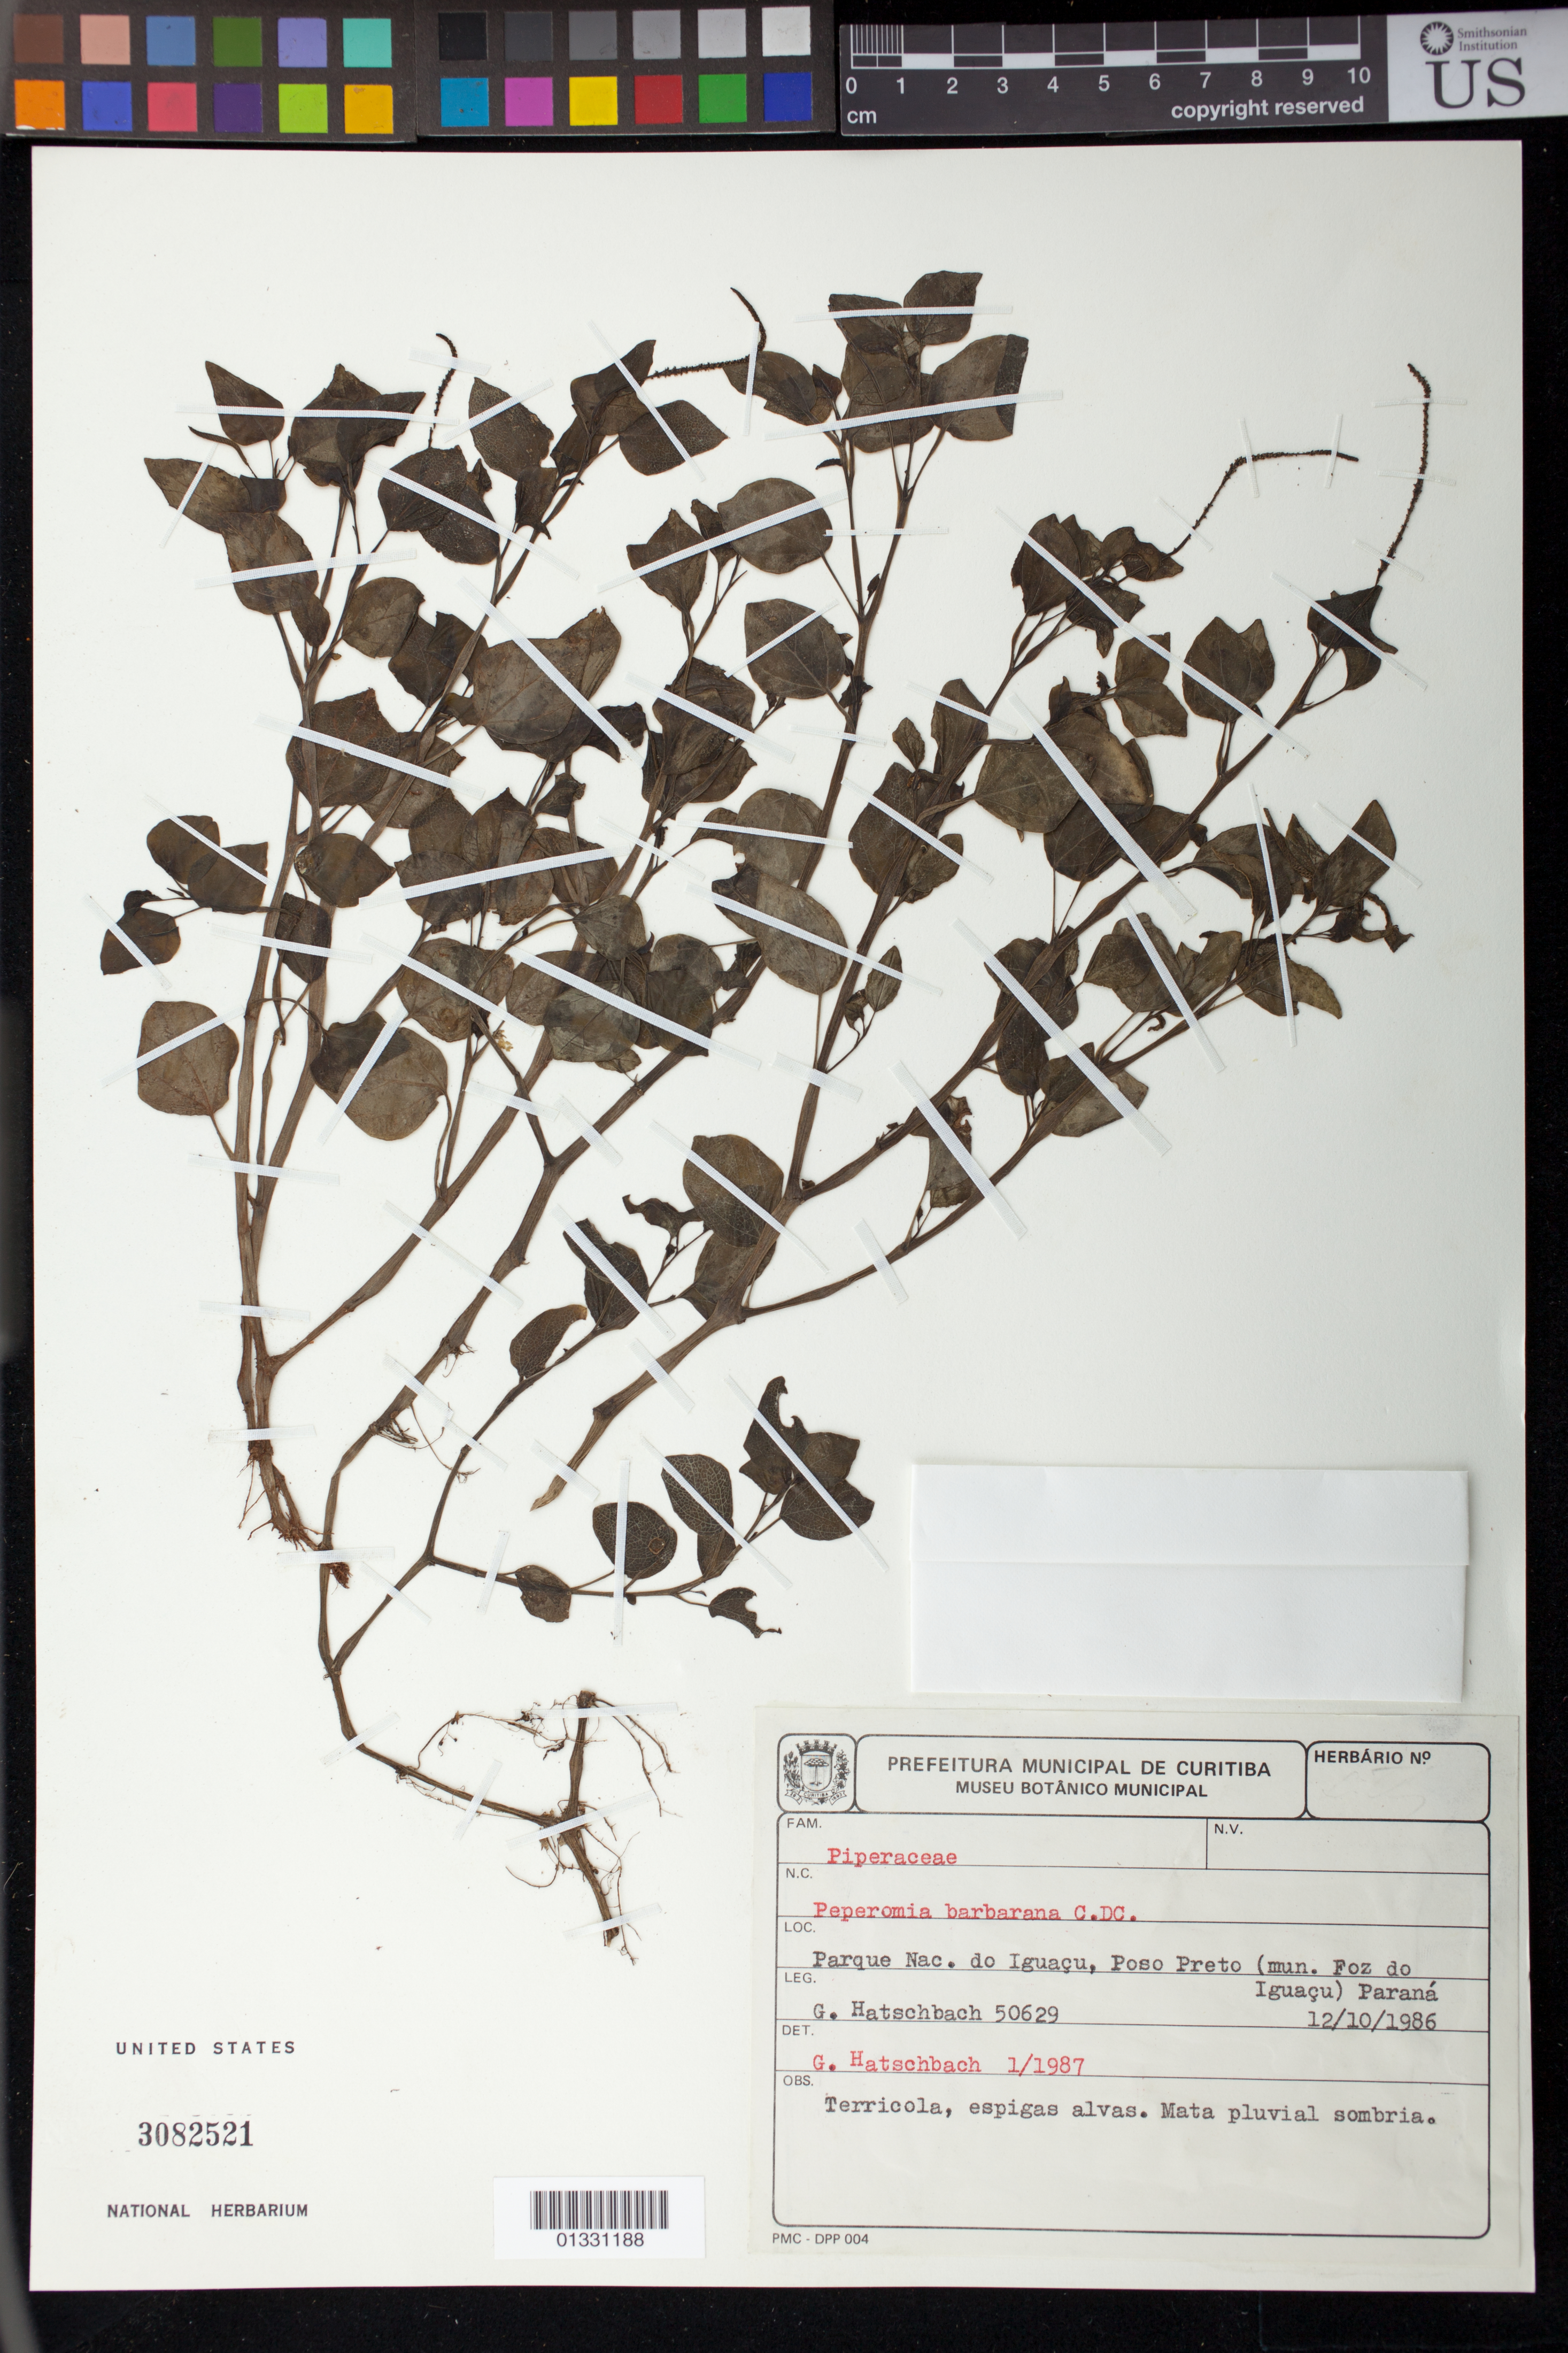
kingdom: Plantae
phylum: Tracheophyta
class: Magnoliopsida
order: Piperales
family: Piperaceae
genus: Peperomia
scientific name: Peperomia barbarana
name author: C. DC.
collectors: G. Hatschbach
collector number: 50629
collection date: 1986-10-12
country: Brazil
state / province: Paraná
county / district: Foz do Iguaçu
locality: Parque Nacional do Iguaçu, Poso Preto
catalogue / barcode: US 3082521